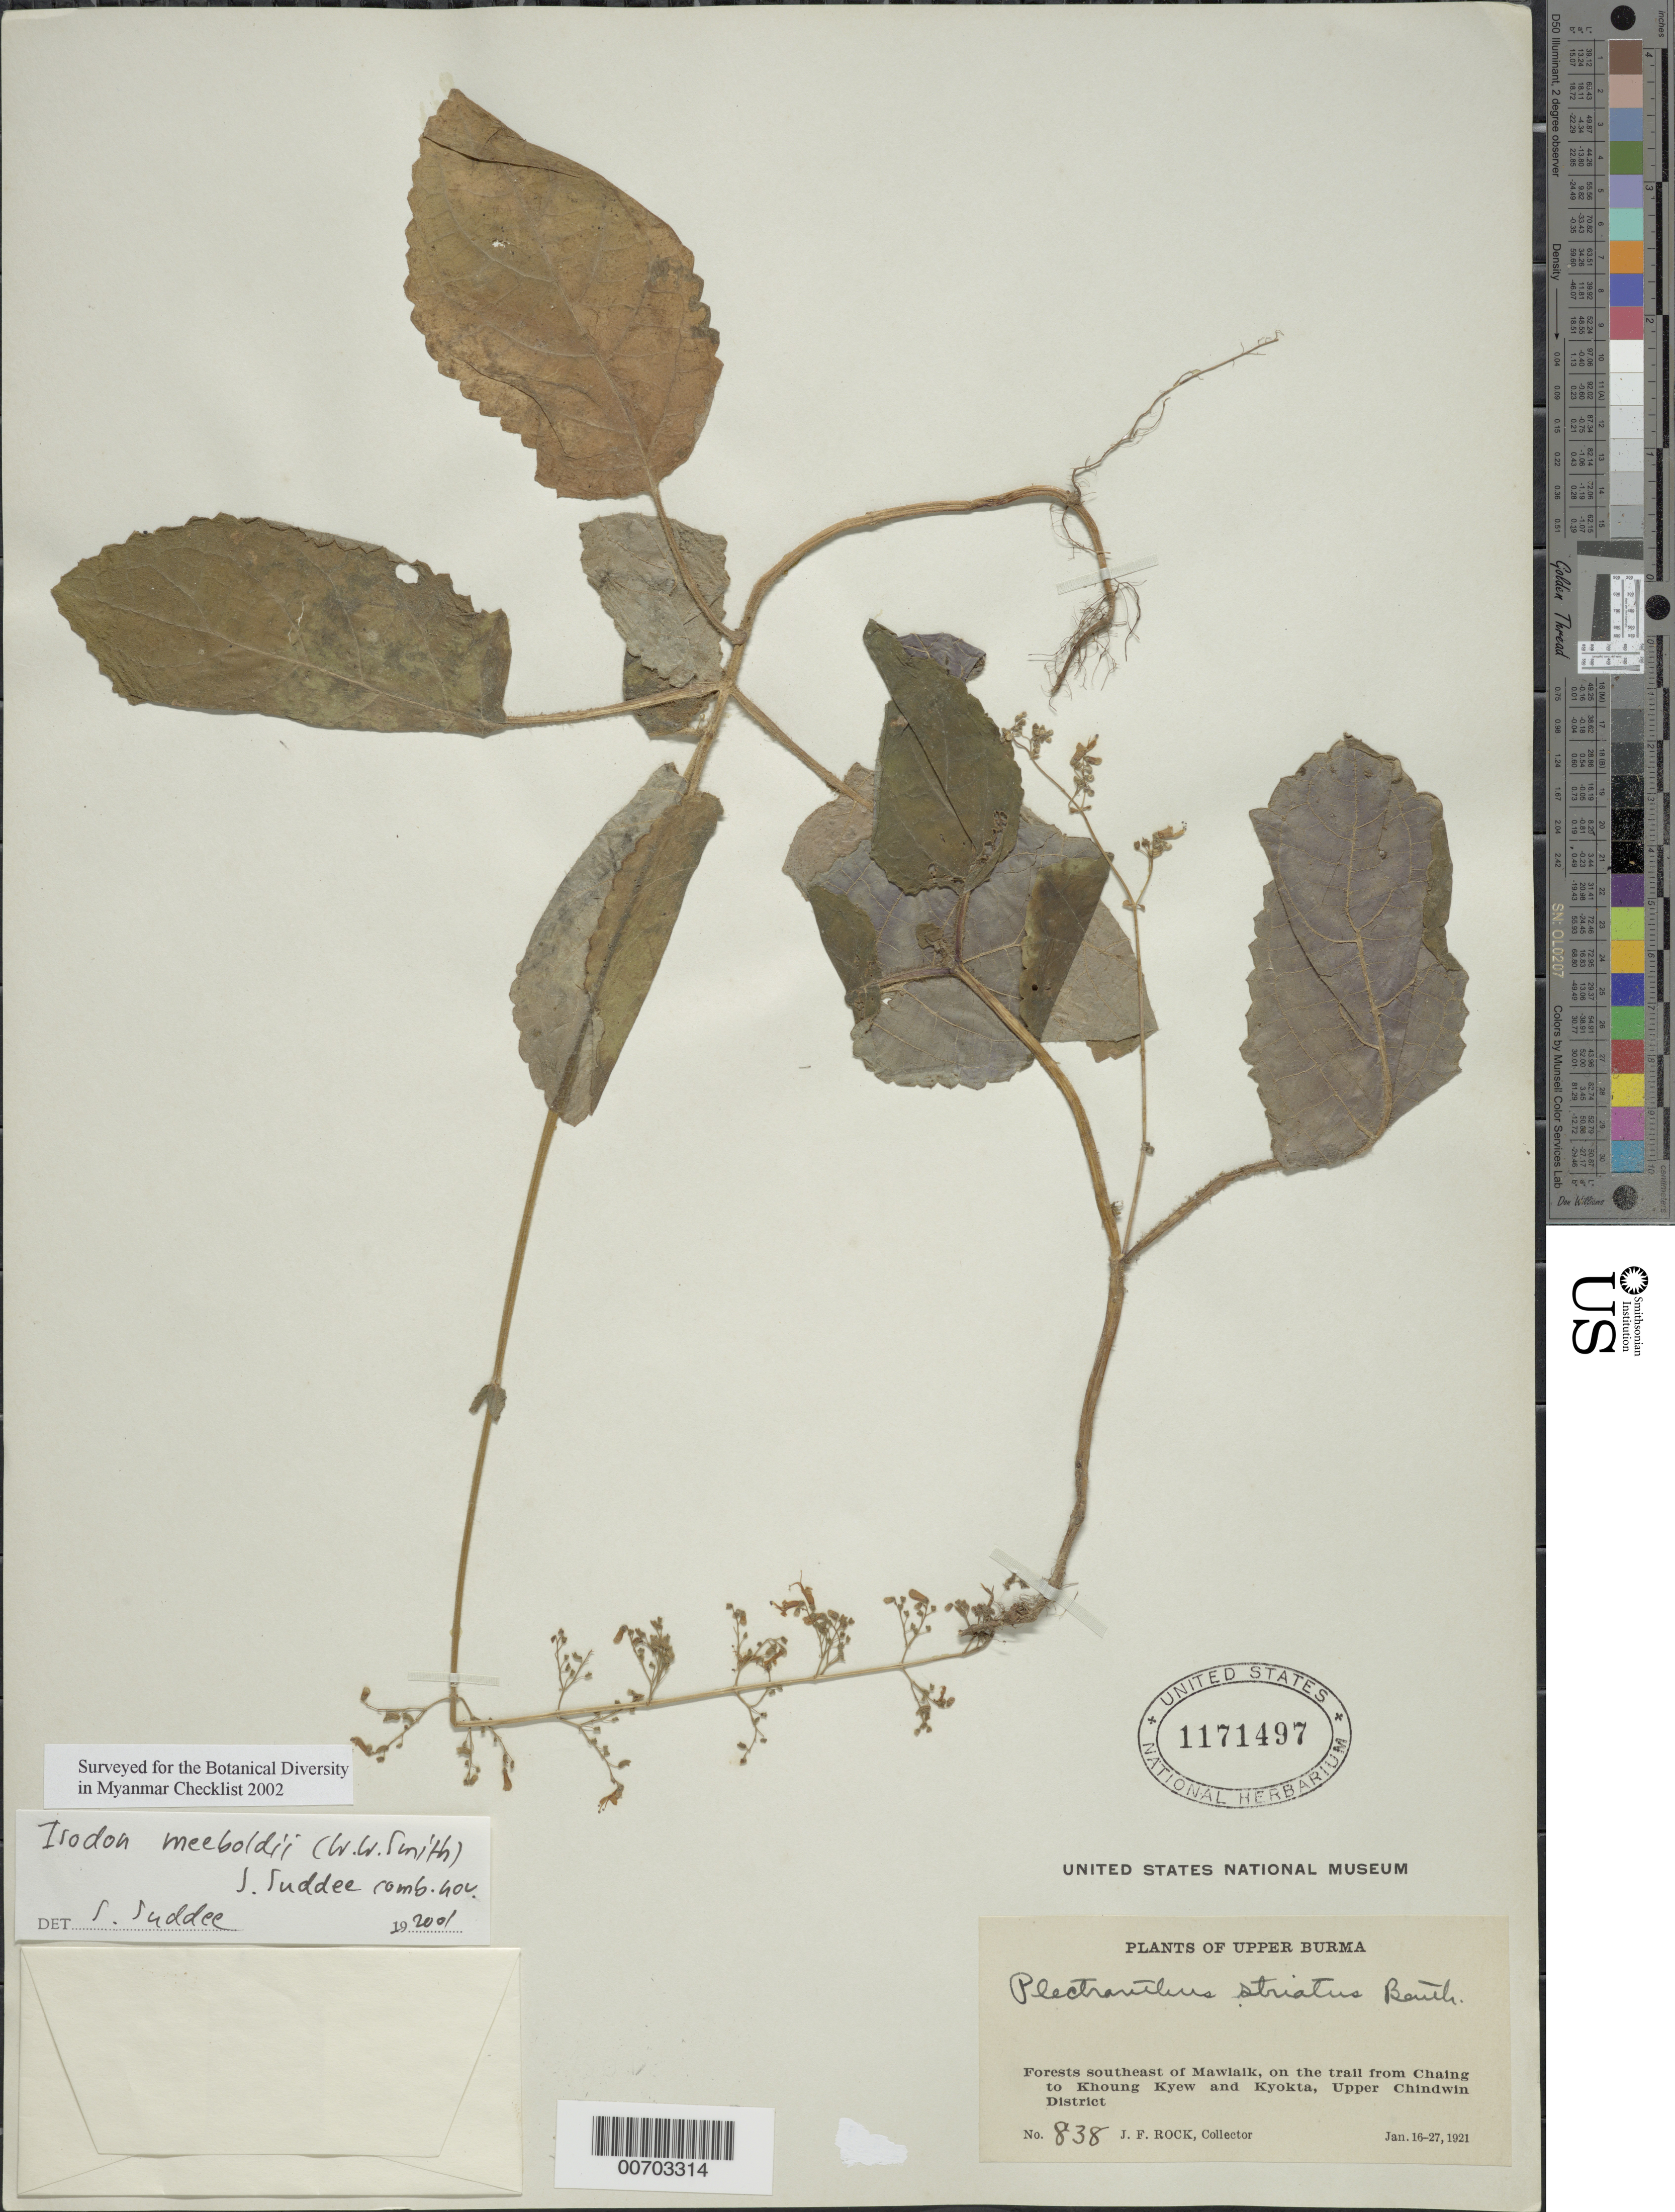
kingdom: Plantae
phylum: Tracheophyta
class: Liliopsida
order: Poales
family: Poaceae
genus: Isachne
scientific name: Isachne meeboldii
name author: C.E.C. Fisch.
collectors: J. F. Rock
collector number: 838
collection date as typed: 16 Jan 1921 to 27 Jan 1921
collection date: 1921-01-16/1921-01-27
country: Myanmar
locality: Upper Chindwin Dist., Mawlaik, trail from Chiang to Koung Kyew and Kyokta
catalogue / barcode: US 1171497